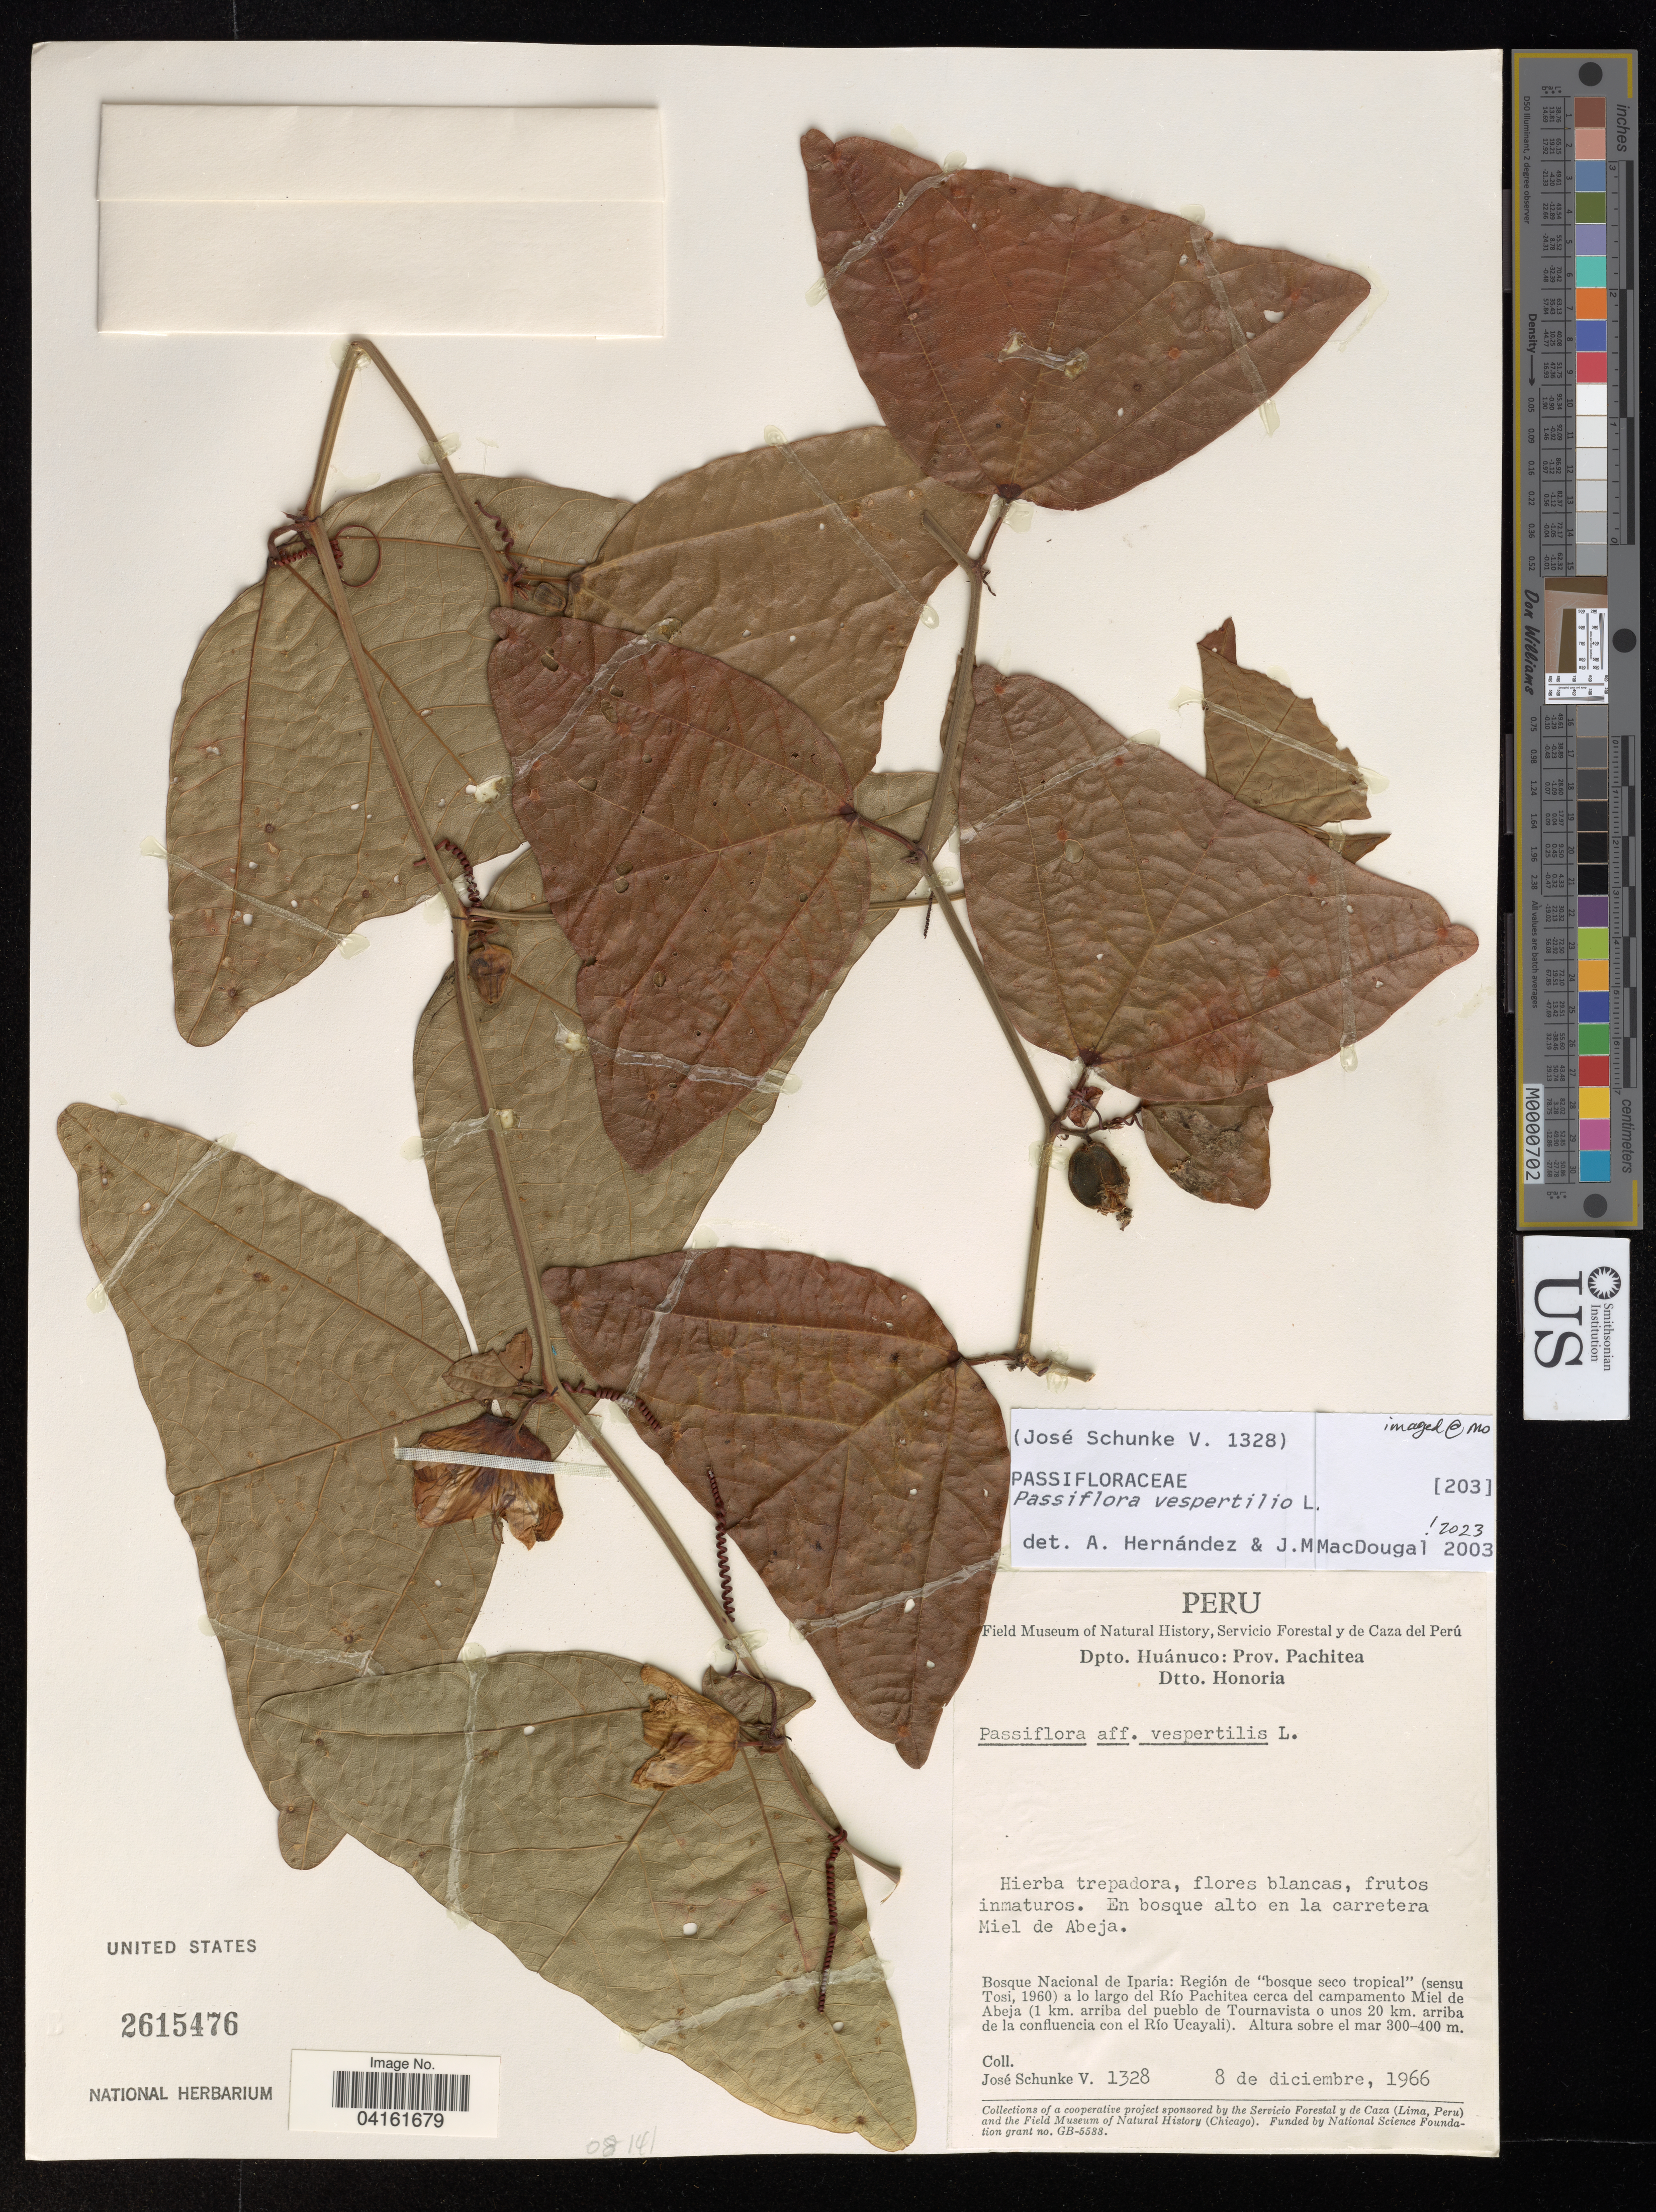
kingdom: Plantae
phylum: Tracheophyta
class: Magnoliopsida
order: Malpighiales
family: Passifloraceae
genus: Passiflora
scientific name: Passiflora vespertilio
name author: L.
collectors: J. Schunke Vigo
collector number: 1328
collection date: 1966-12-08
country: Peru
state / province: Huánuco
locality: Prov. Pachitea. Dtt. Honoria. En bosque alto en la carretera Miel de Abeja. Bosque Nacional de Iparia: Región de "bosque seco tropical" (sensu Tosi, 1960) a lo largo del Río Pachitea cerca del campamento Miel de Abeja (1 km. arriba del pueblo de Tournavista o unos 20 km. arriba de la confluencia con el Río Ucayali).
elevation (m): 300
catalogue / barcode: US 2615476